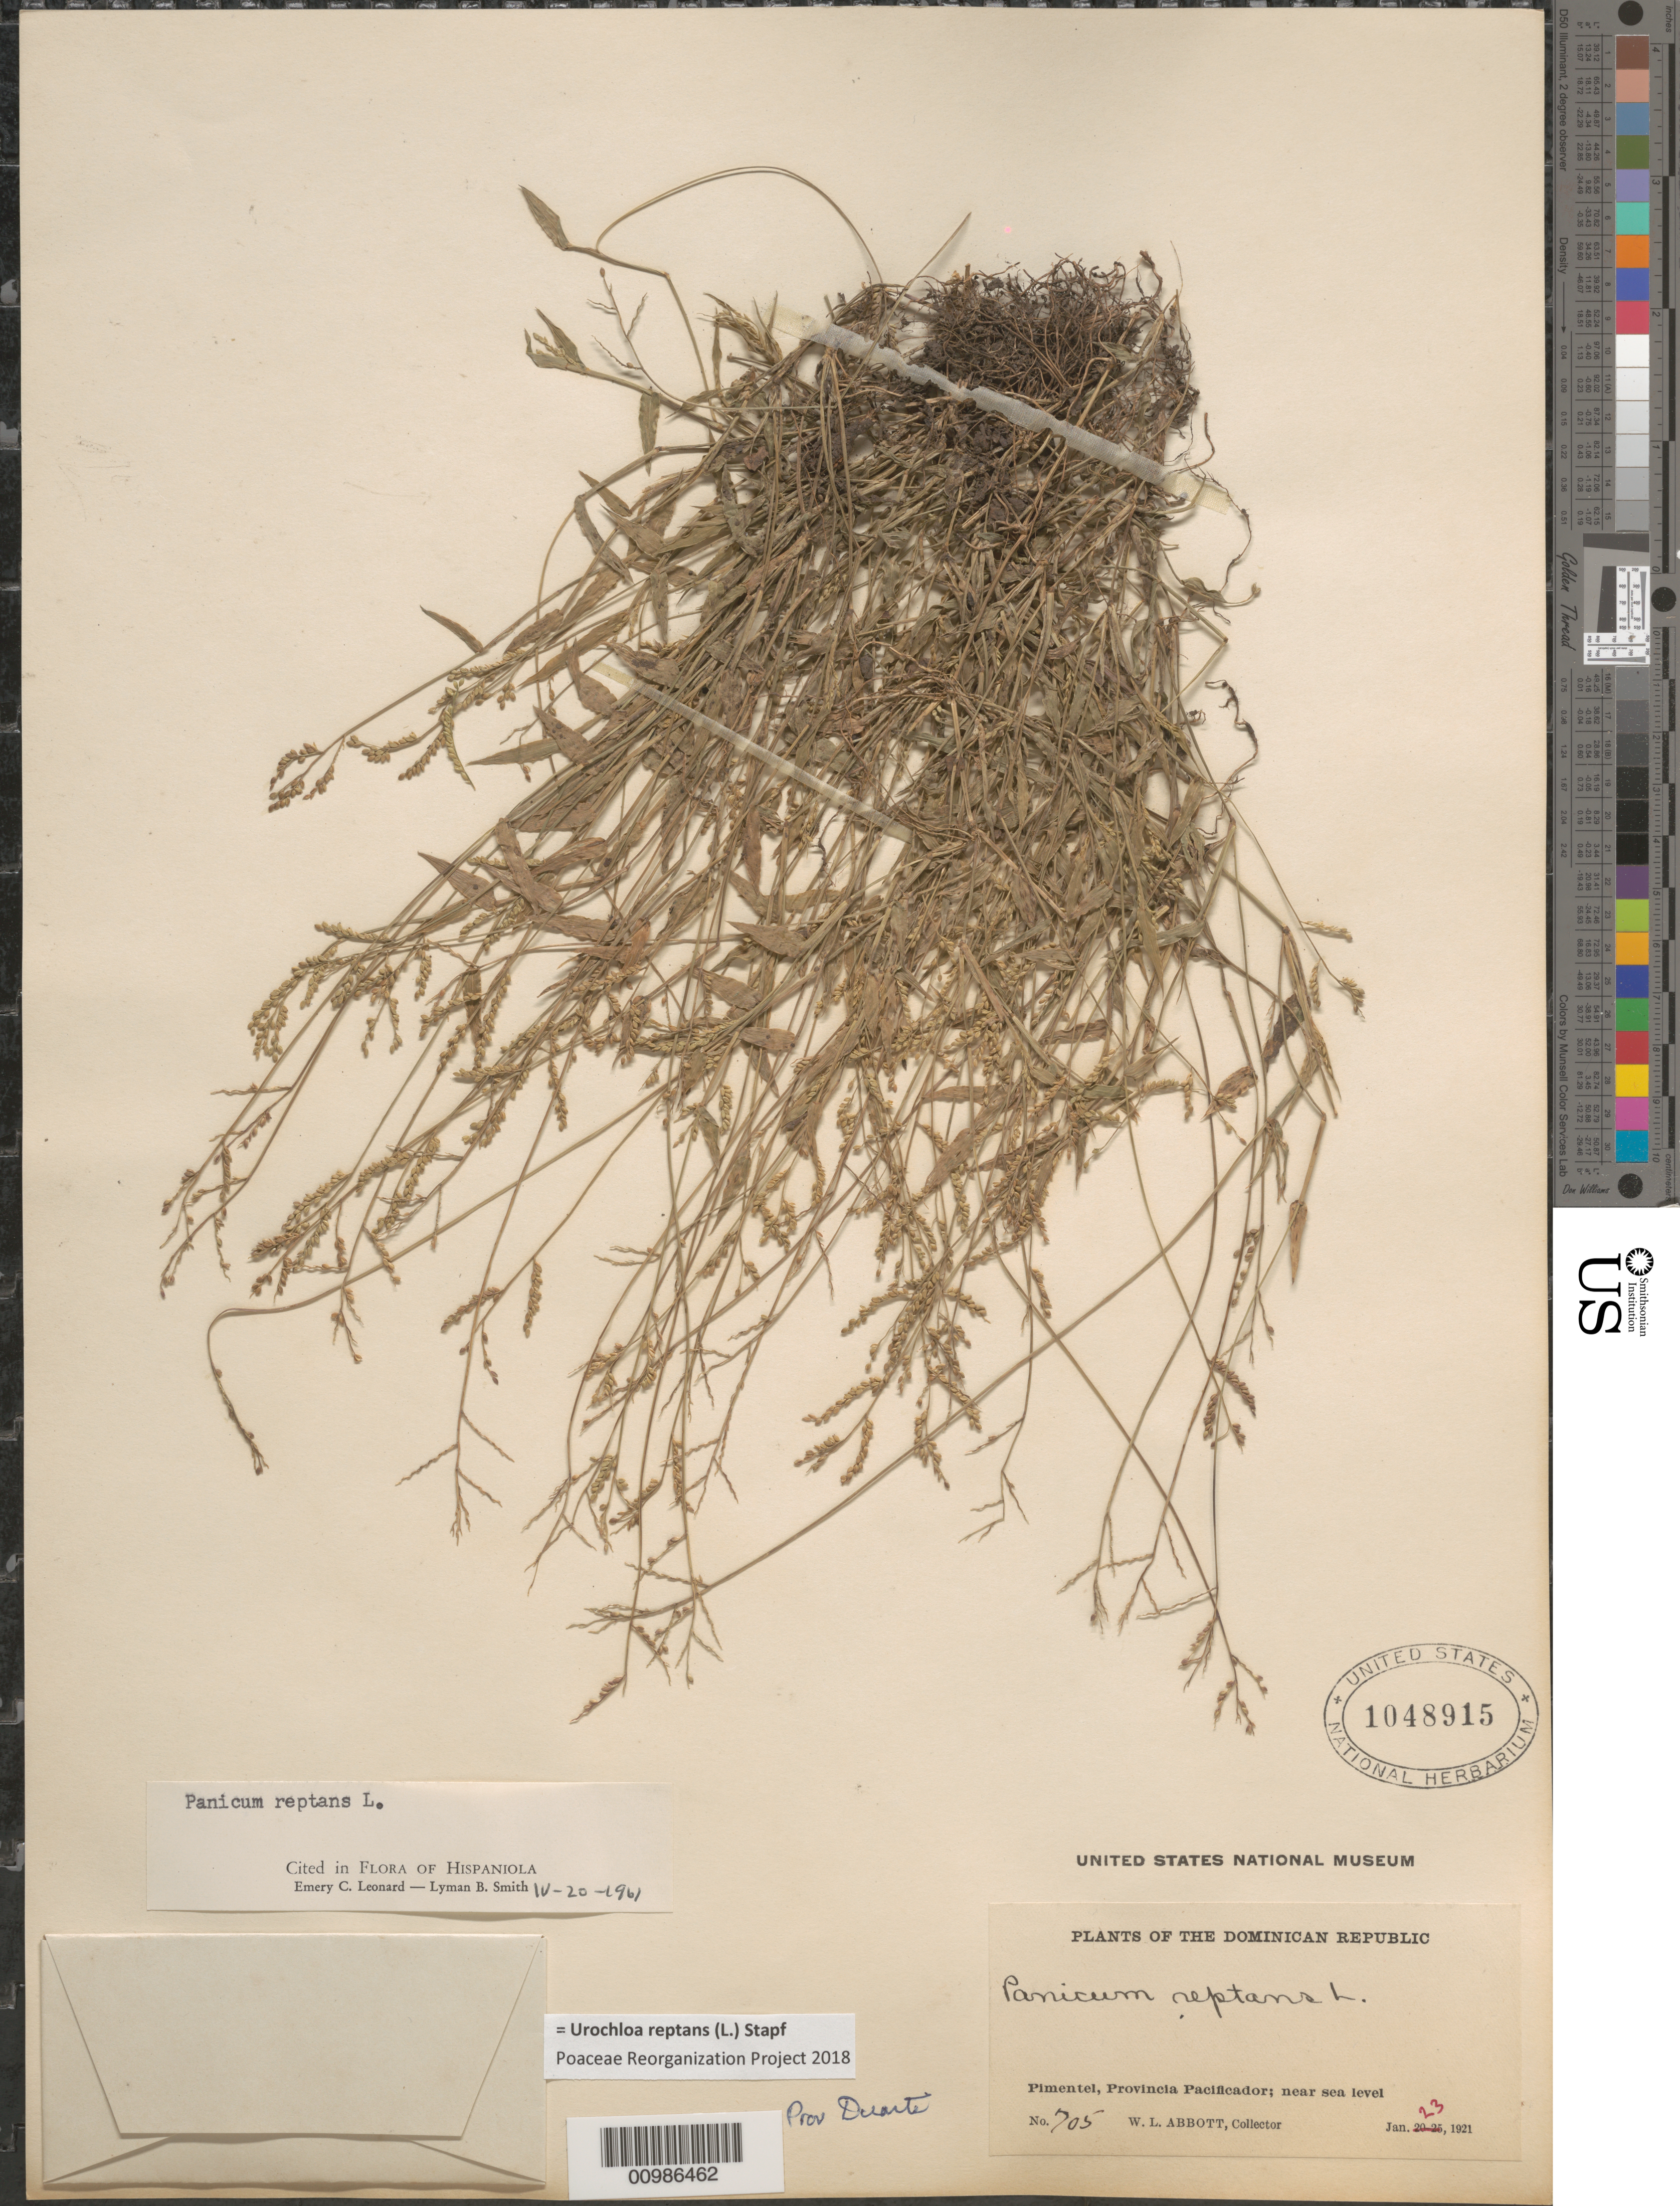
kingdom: Plantae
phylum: Tracheophyta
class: Liliopsida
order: Poales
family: Poaceae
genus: Brachiaria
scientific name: Brachiaria reptans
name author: (L.) C.E. Hubb. & C.A. Gardner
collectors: W. L. Abbott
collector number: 705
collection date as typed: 23 Jan 1921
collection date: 1921-01-23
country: Dominican Republic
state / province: El Seibo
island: Hispaniola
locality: Pimentel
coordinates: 0 N, 0 E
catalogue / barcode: US 1048915